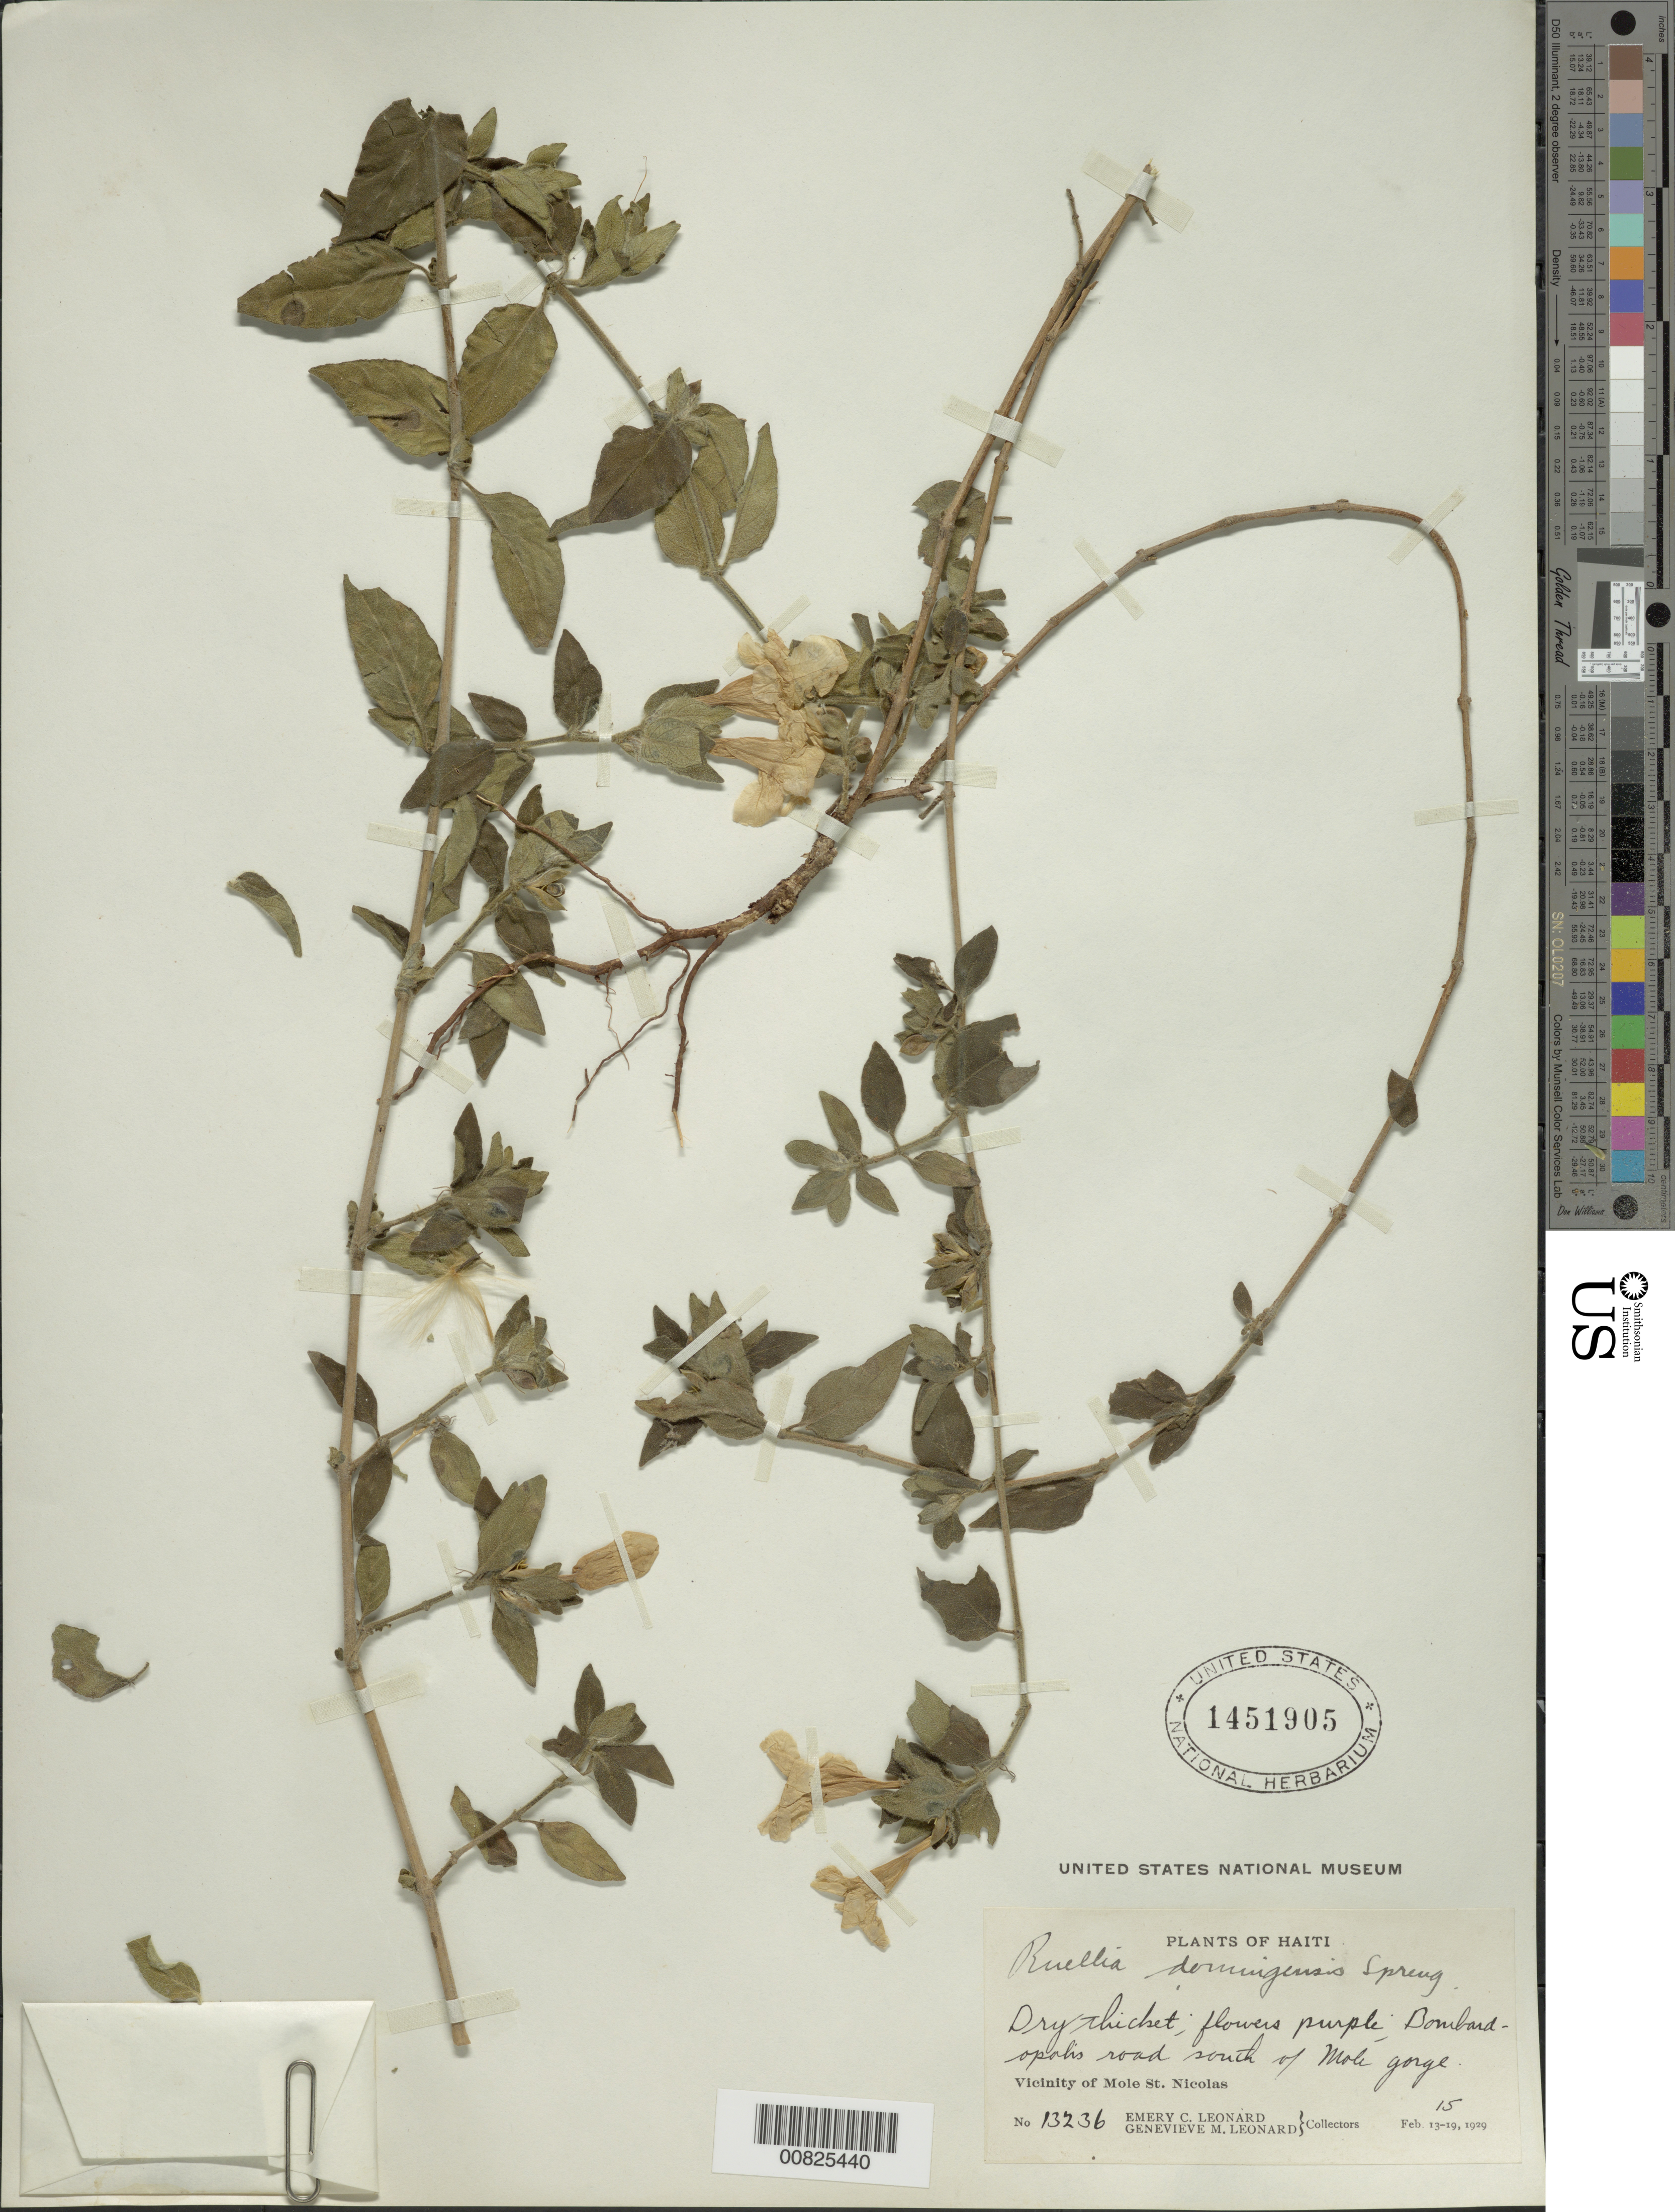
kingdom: Plantae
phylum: Tracheophyta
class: Magnoliopsida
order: Lamiales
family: Acanthaceae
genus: Ruellia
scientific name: Ruellia domingensis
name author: Spreng. ex Nees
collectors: E. C. Leonard & G. M. Leonard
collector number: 13236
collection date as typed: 15 Feb 1929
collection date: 1929-02-15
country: Haiti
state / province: Nord-Ouest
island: Hispaniola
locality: Vicinity of Mole St. Nicolas, Bombardopolis Road S of Mole Gorge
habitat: Dry thicket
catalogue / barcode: US 1451905